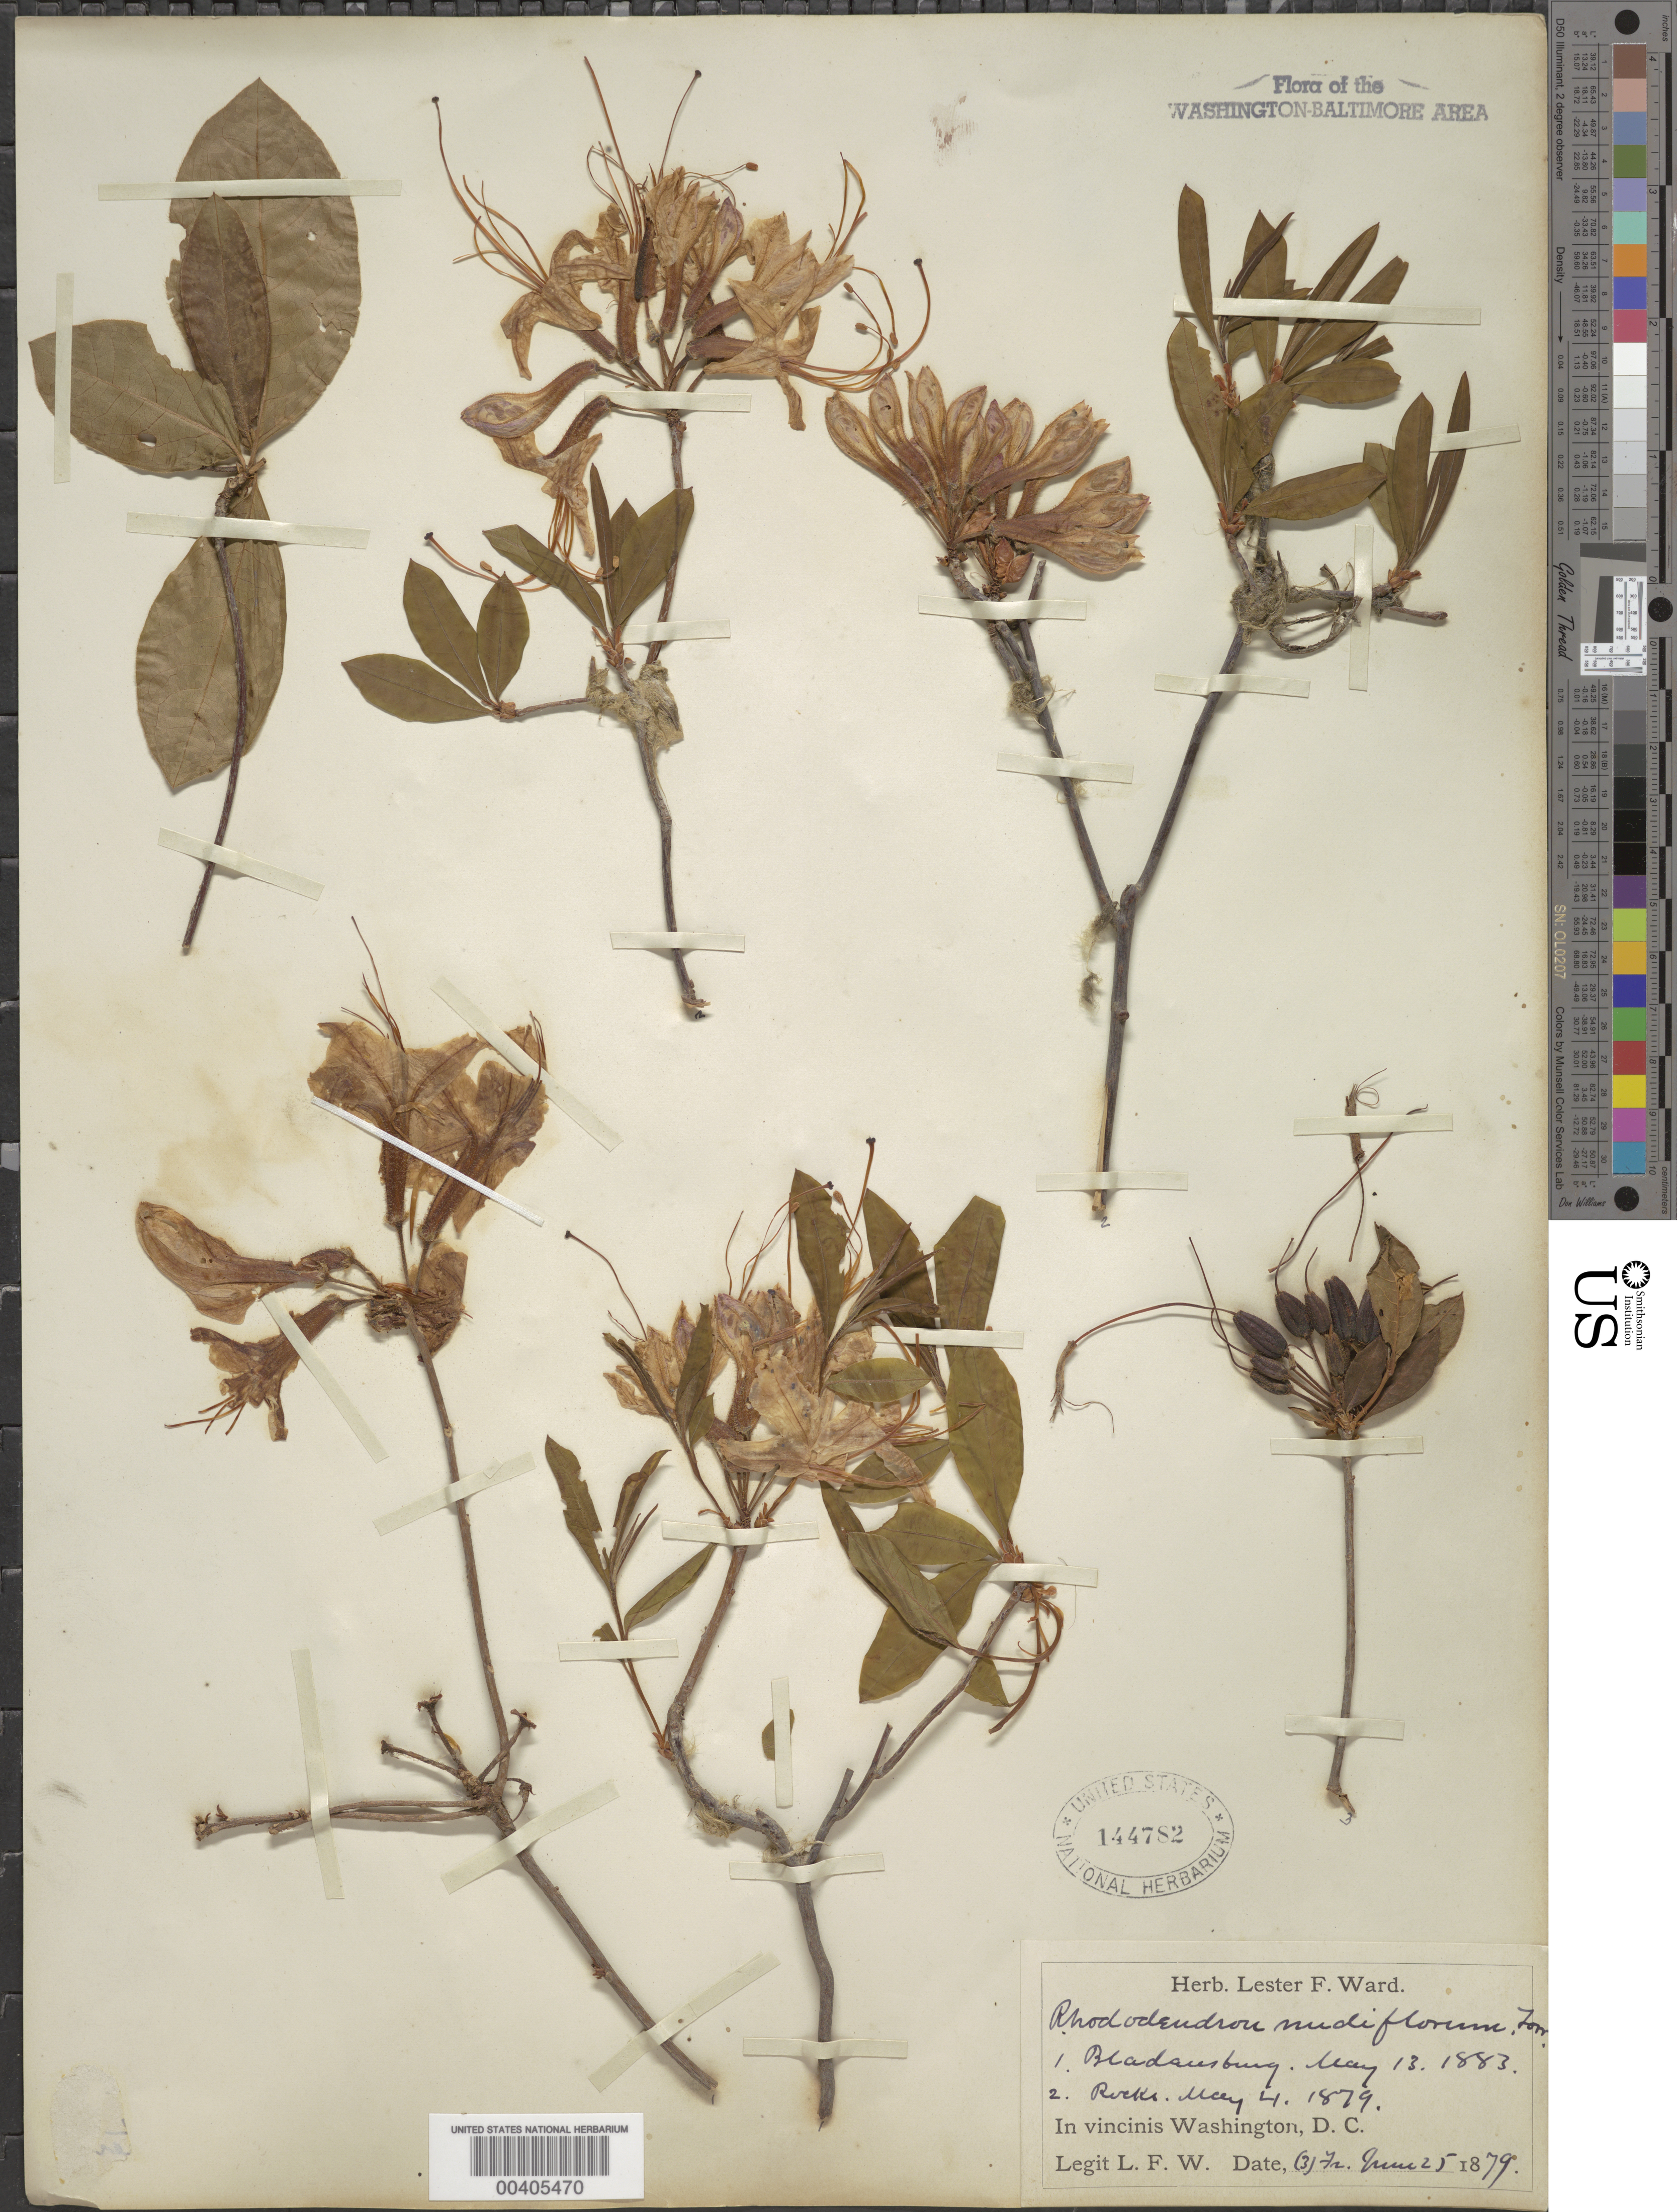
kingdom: Plantae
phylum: Tracheophyta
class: Magnoliopsida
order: Ericales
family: Ericaceae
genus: Rhododendron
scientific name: Rhododendron periclymenoides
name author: (Michx.) Shinners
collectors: L. F. Ward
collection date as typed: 04 May 1879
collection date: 1879-05-04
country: United States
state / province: District of Columbia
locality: Washington DC Area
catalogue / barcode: US 144782